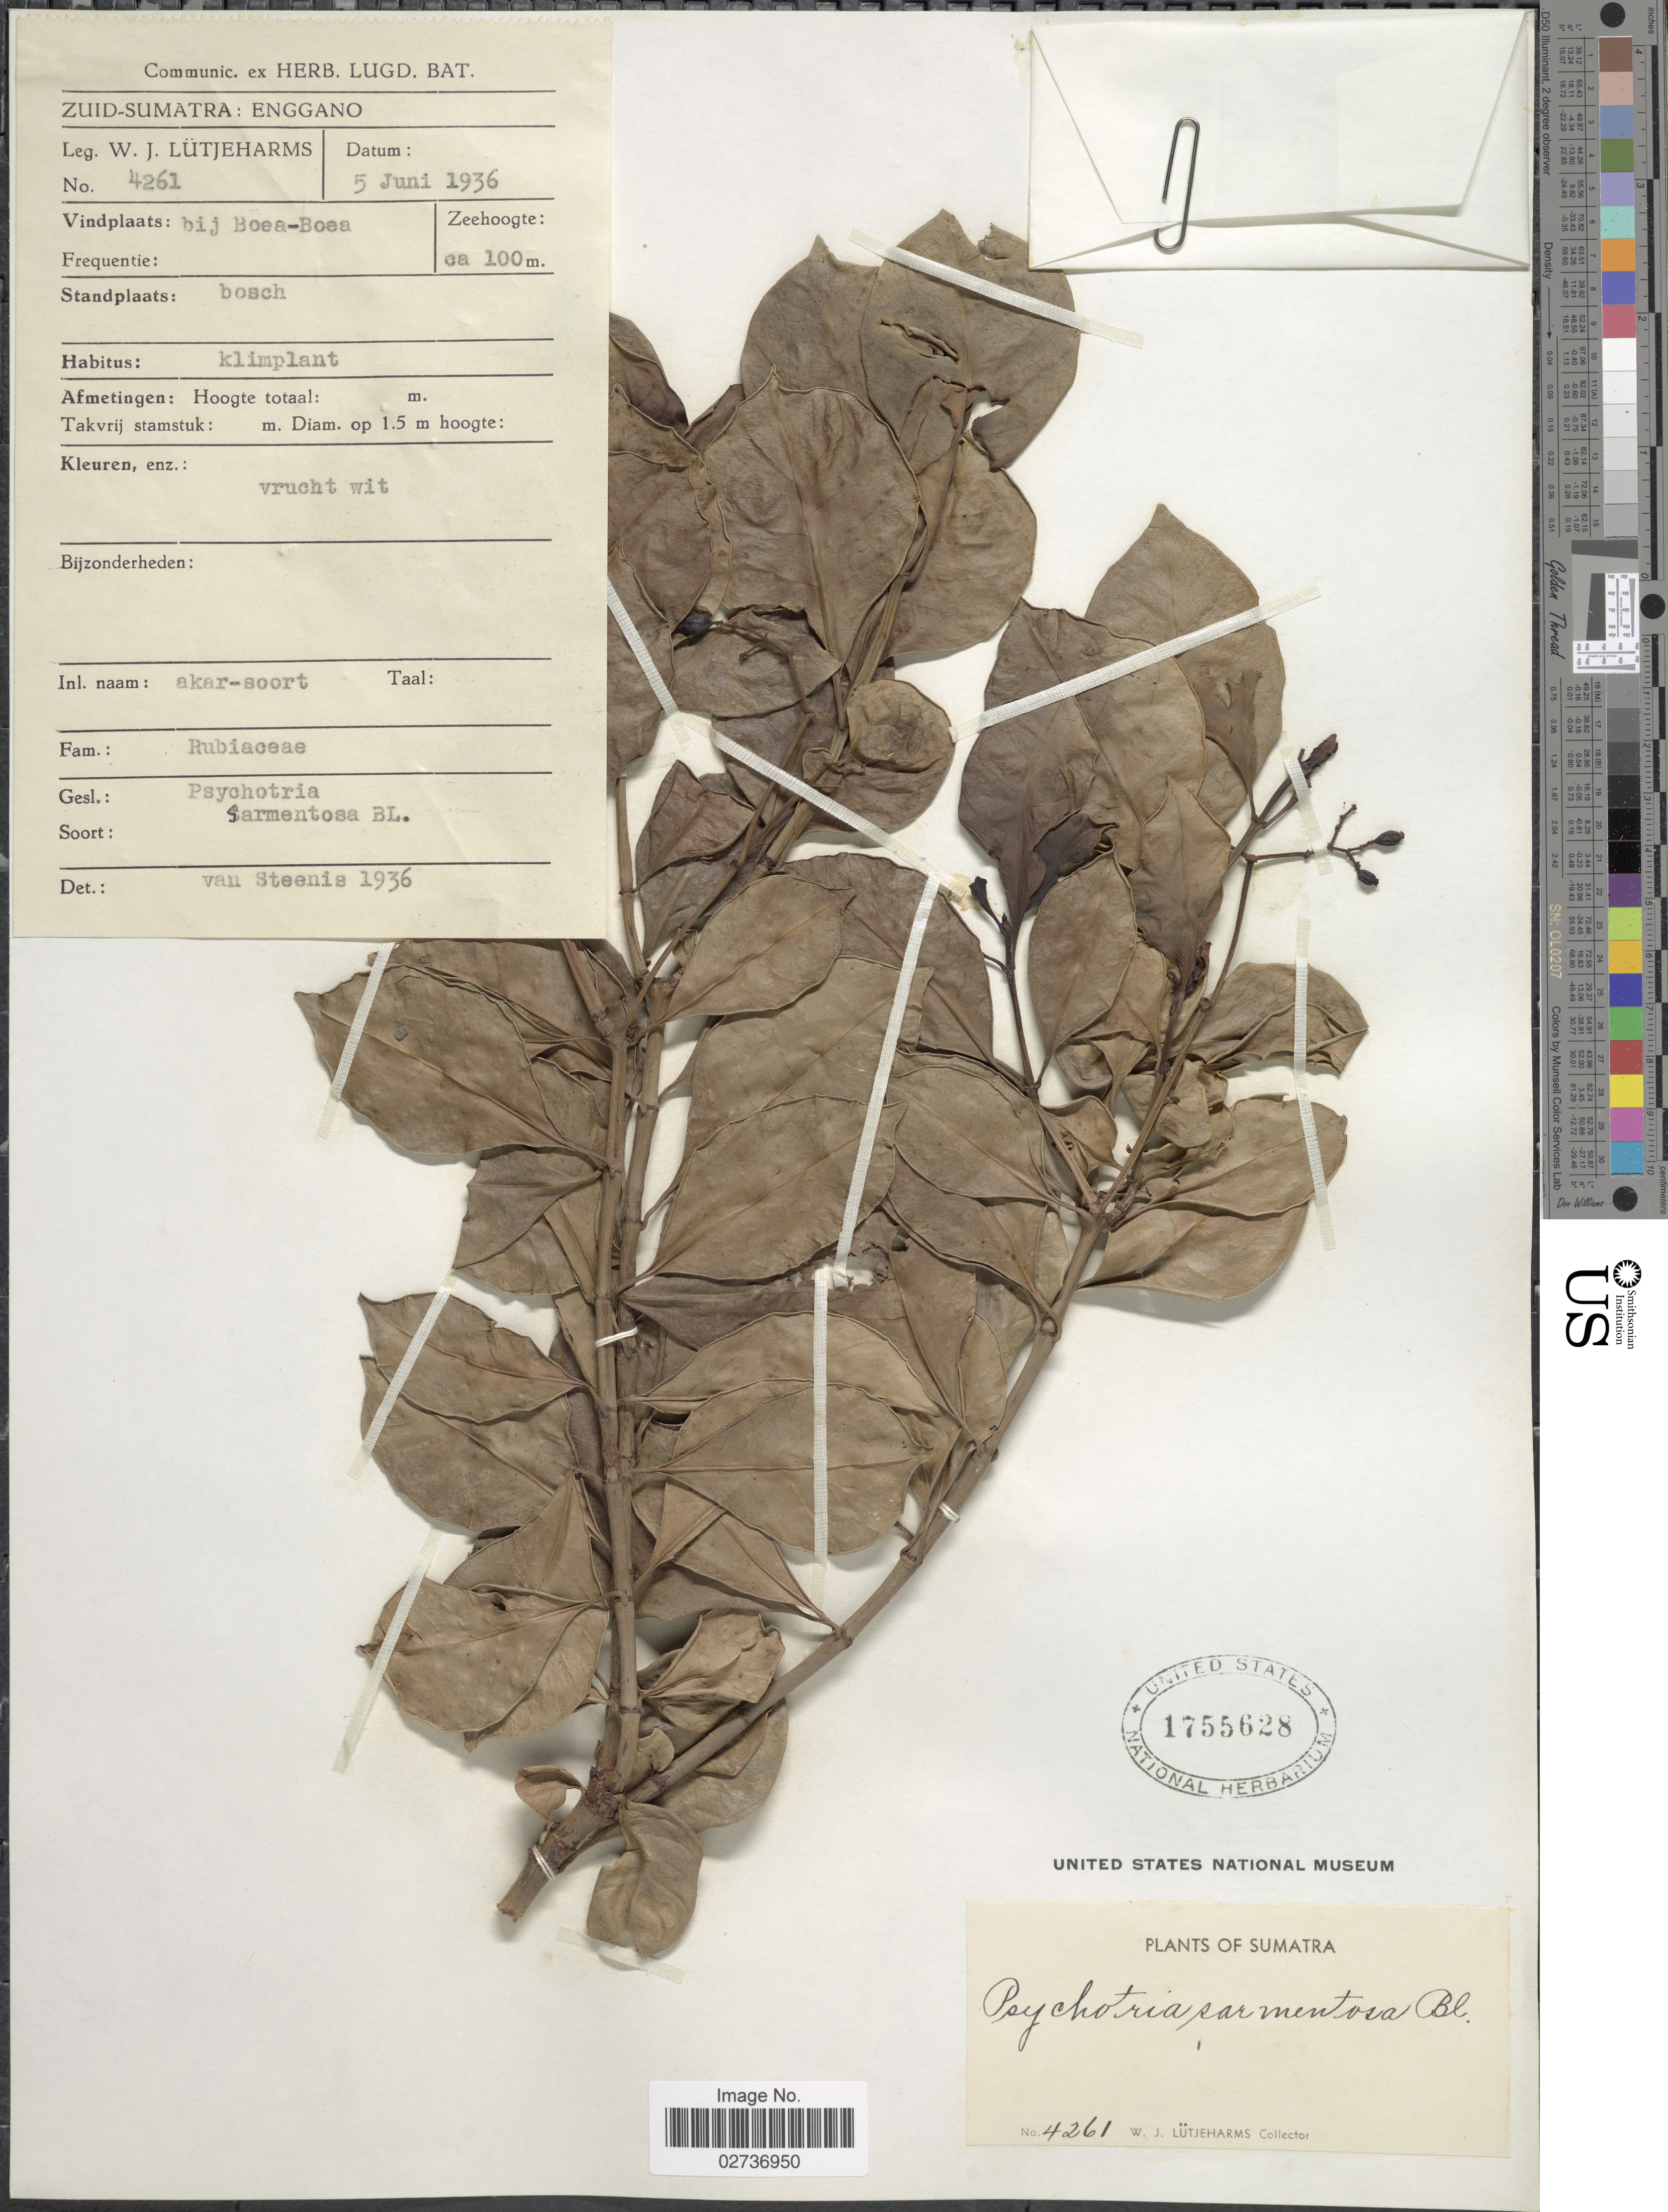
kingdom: Plantae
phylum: Tracheophyta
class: Magnoliopsida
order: Gentianales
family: Rubiaceae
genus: Psychotria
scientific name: Psychotria sarmentosa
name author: Blume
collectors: W. Lütjeharms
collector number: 4261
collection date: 1936-06-05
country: Indonesia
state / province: Sumatra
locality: Zuid-Sumatra: Enggano. Bij Boea-Boea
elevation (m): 100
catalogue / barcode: US 1755628